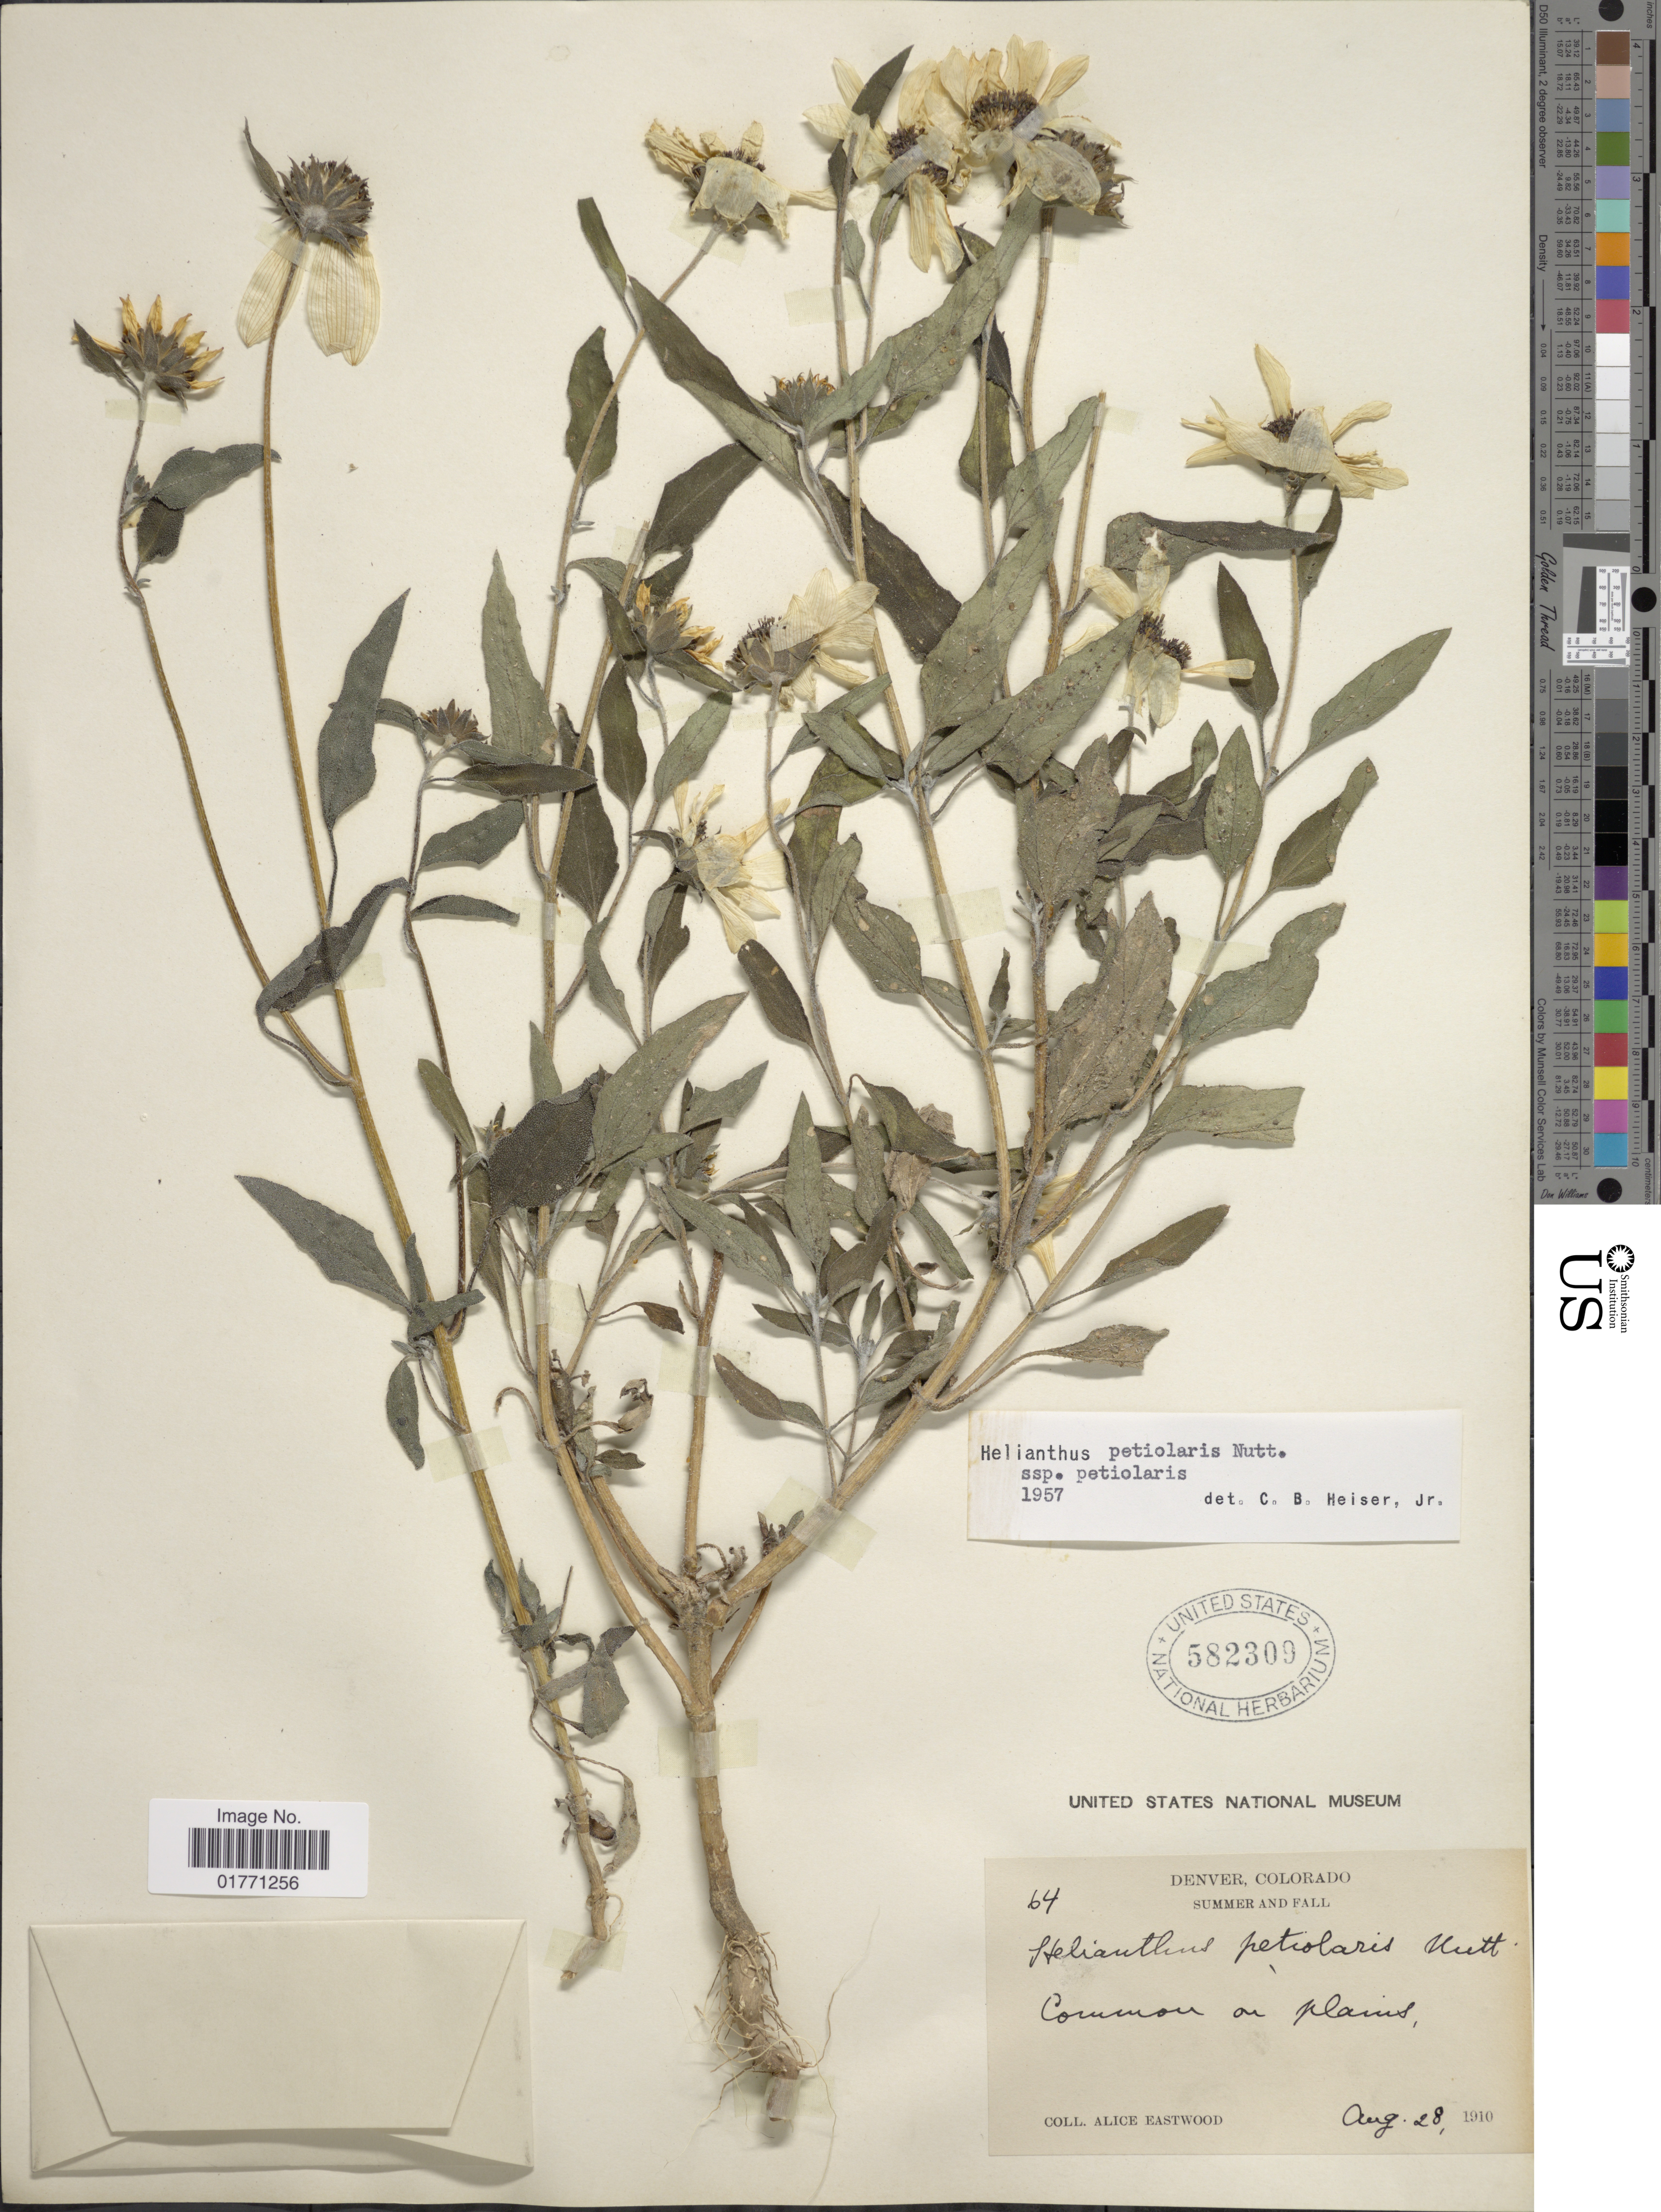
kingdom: Plantae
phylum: Tracheophyta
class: Magnoliopsida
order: Asterales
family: Asteraceae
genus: Helianthus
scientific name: Helianthus petiolaris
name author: Nutt.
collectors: A. Eastwood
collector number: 64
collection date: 1910-08-28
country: United States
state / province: Colorado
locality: Denver, common on plains.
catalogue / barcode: US 582309